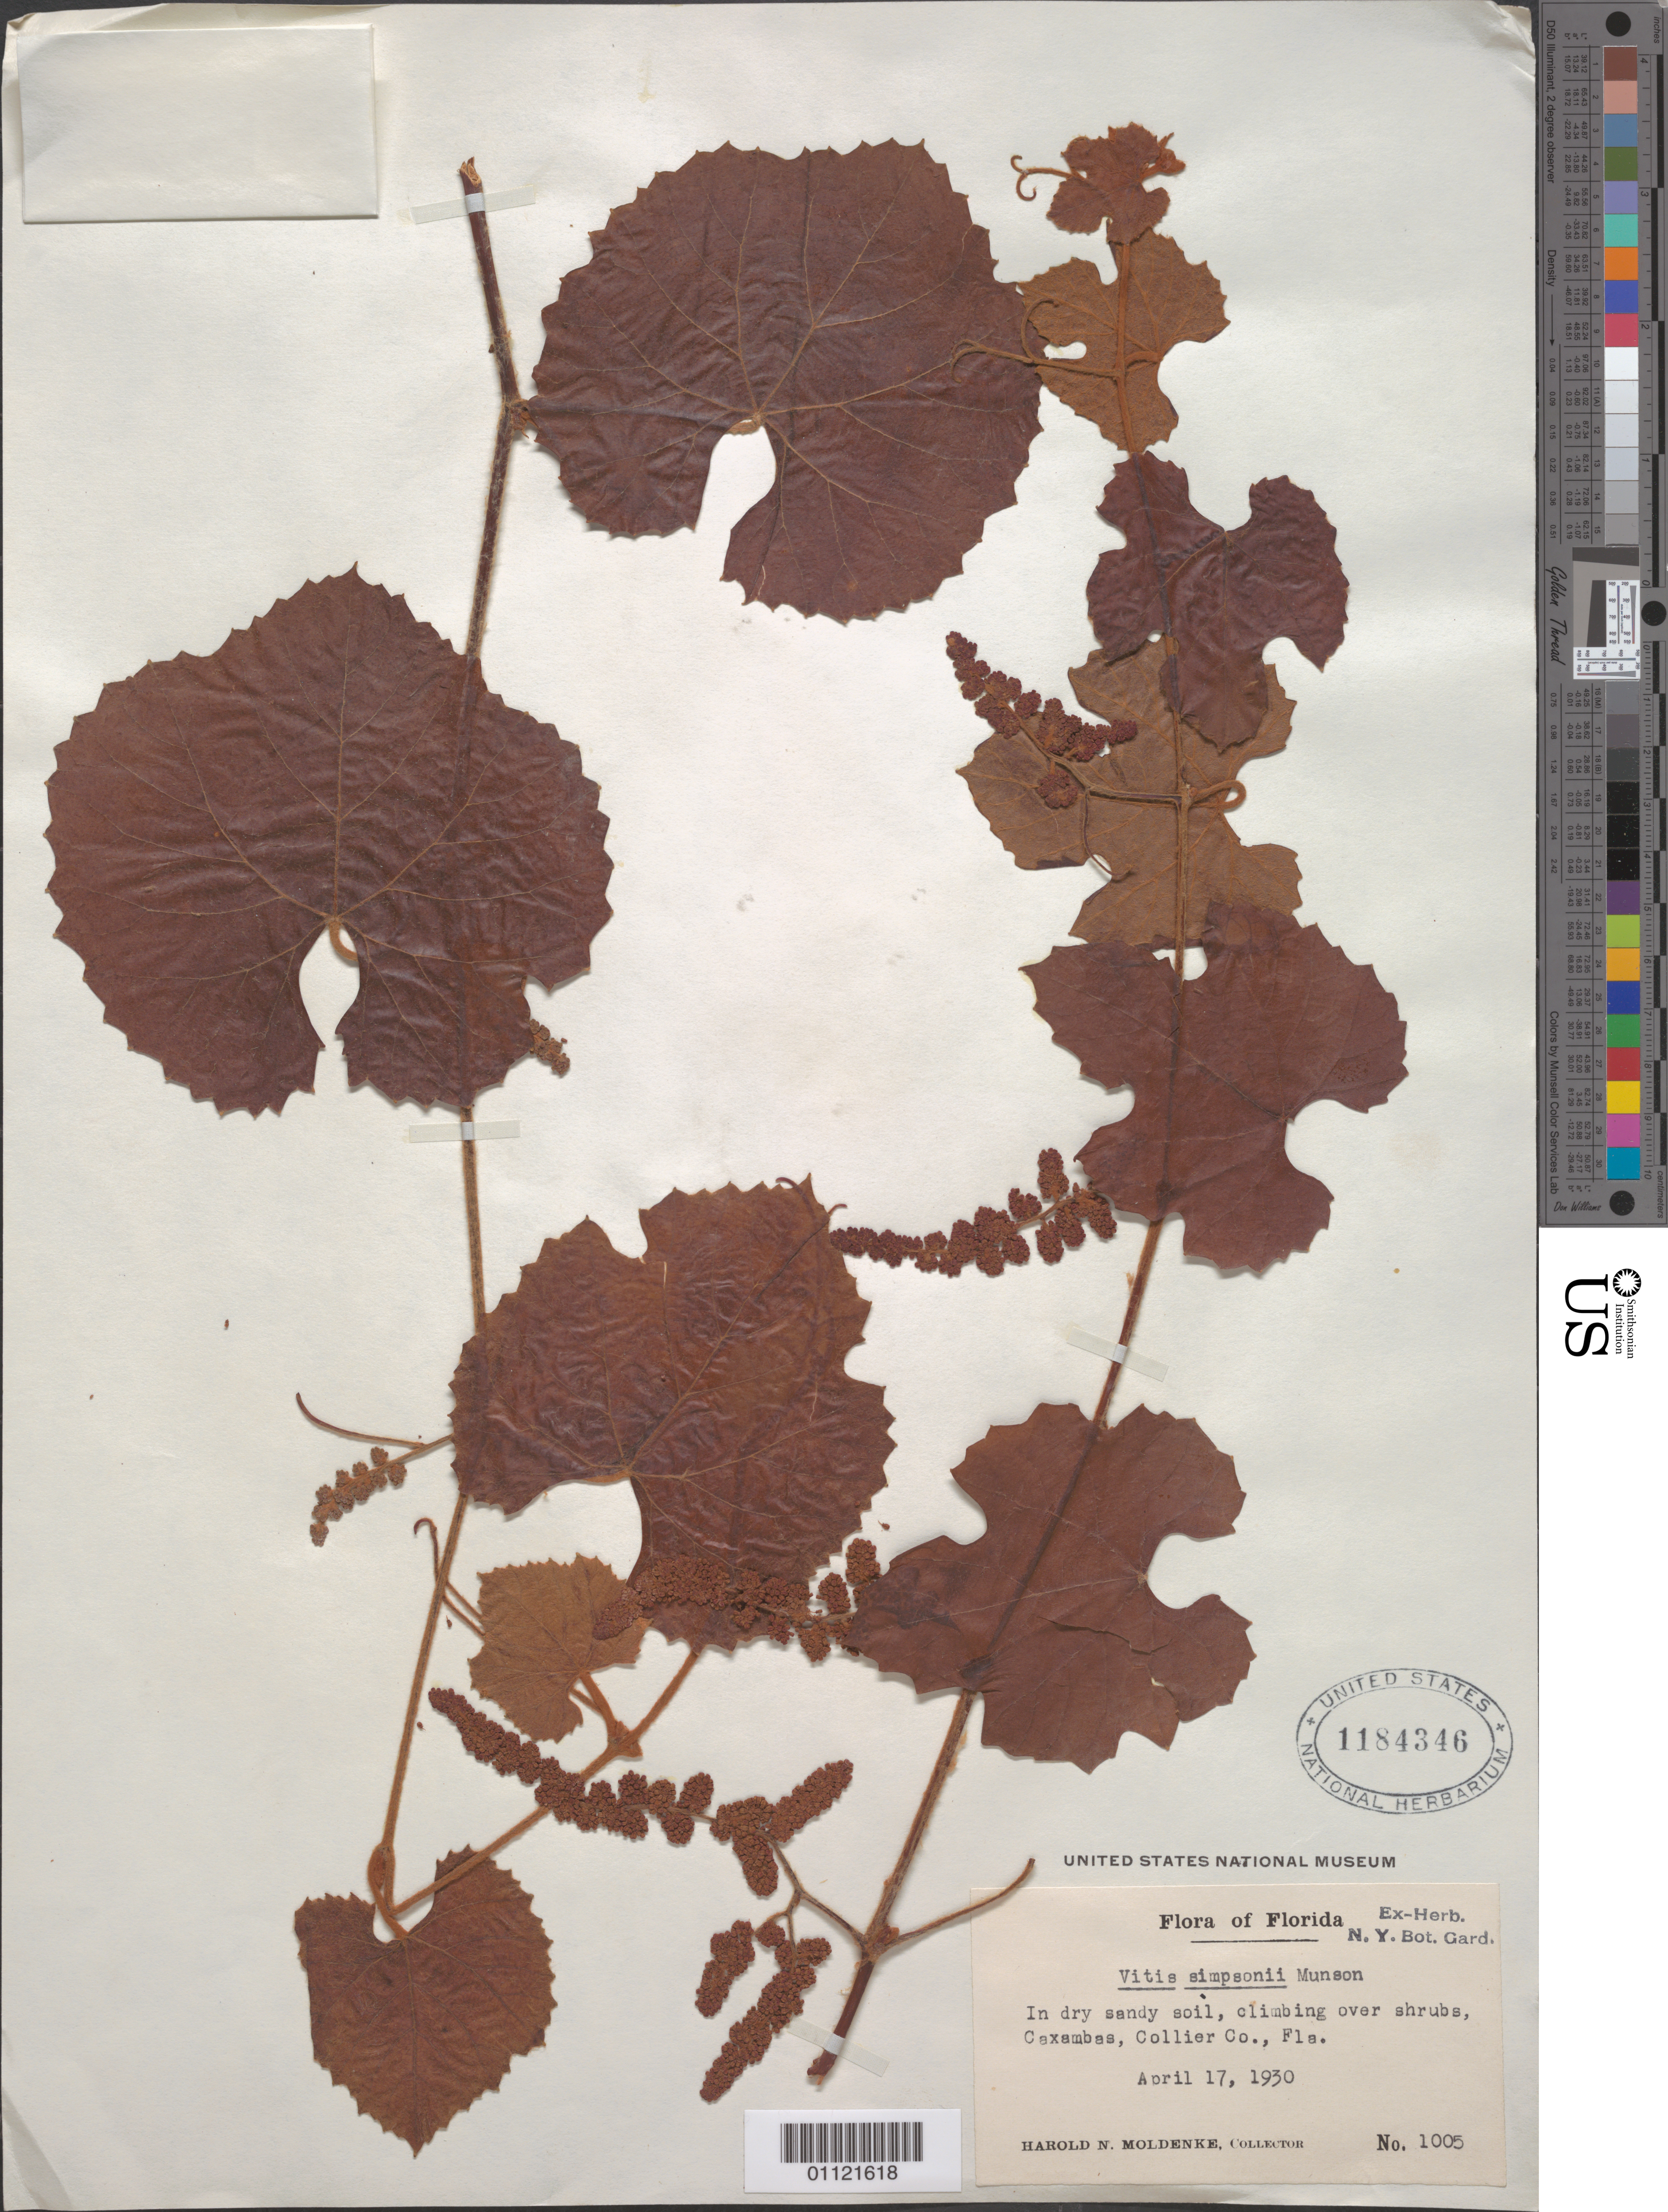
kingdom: Plantae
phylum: Tracheophyta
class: Magnoliopsida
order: Vitales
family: Vitaceae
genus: Vitis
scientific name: Vitis simpsonii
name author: Munson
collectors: H. N. Moldenke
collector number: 1005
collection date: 1930-04-17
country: United States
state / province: Florida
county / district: Collier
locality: Caxambas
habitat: In dry sandy soil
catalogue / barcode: US 1184346